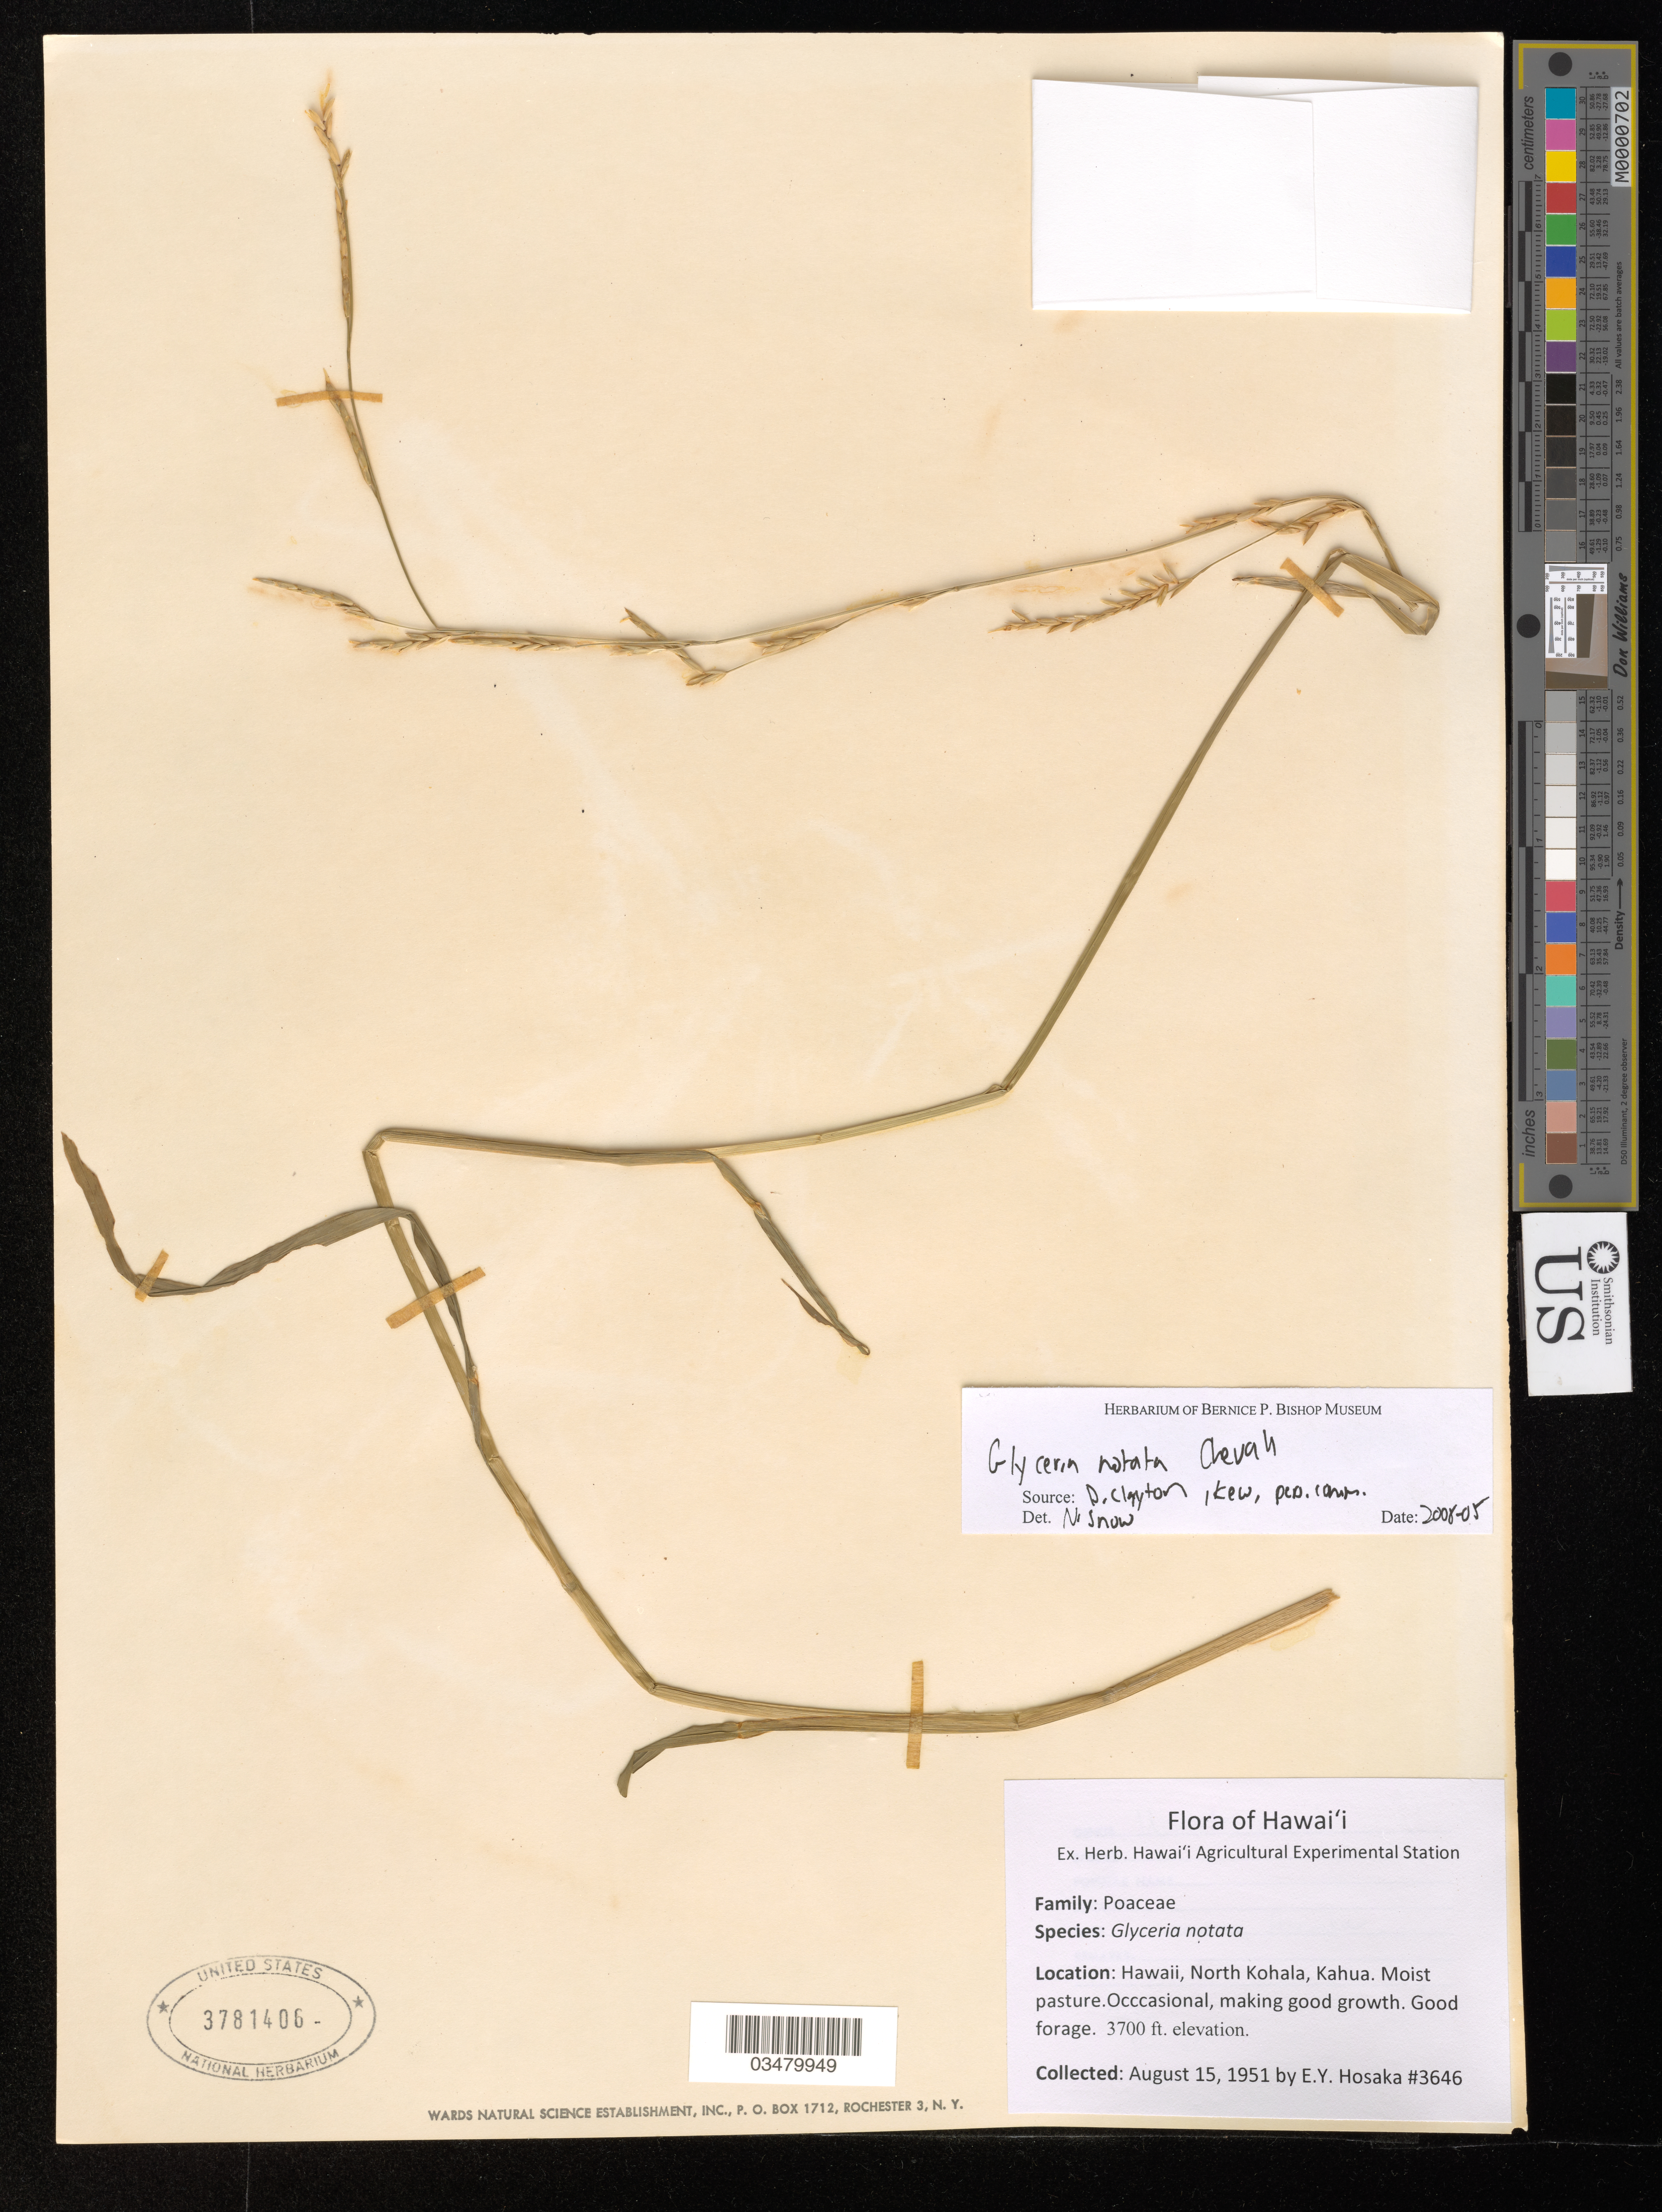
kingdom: Plantae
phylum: Tracheophyta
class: Liliopsida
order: Poales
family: Poaceae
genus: Glyceria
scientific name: Glyceria notata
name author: Chevall.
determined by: Snow, N.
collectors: E. Y. Hosaka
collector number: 3646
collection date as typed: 15 Aug 1951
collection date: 1951-08-15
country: United States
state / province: Hawaii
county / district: Hawaii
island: Hawaii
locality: North Kohala, Kahua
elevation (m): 1128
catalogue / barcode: US 3781406